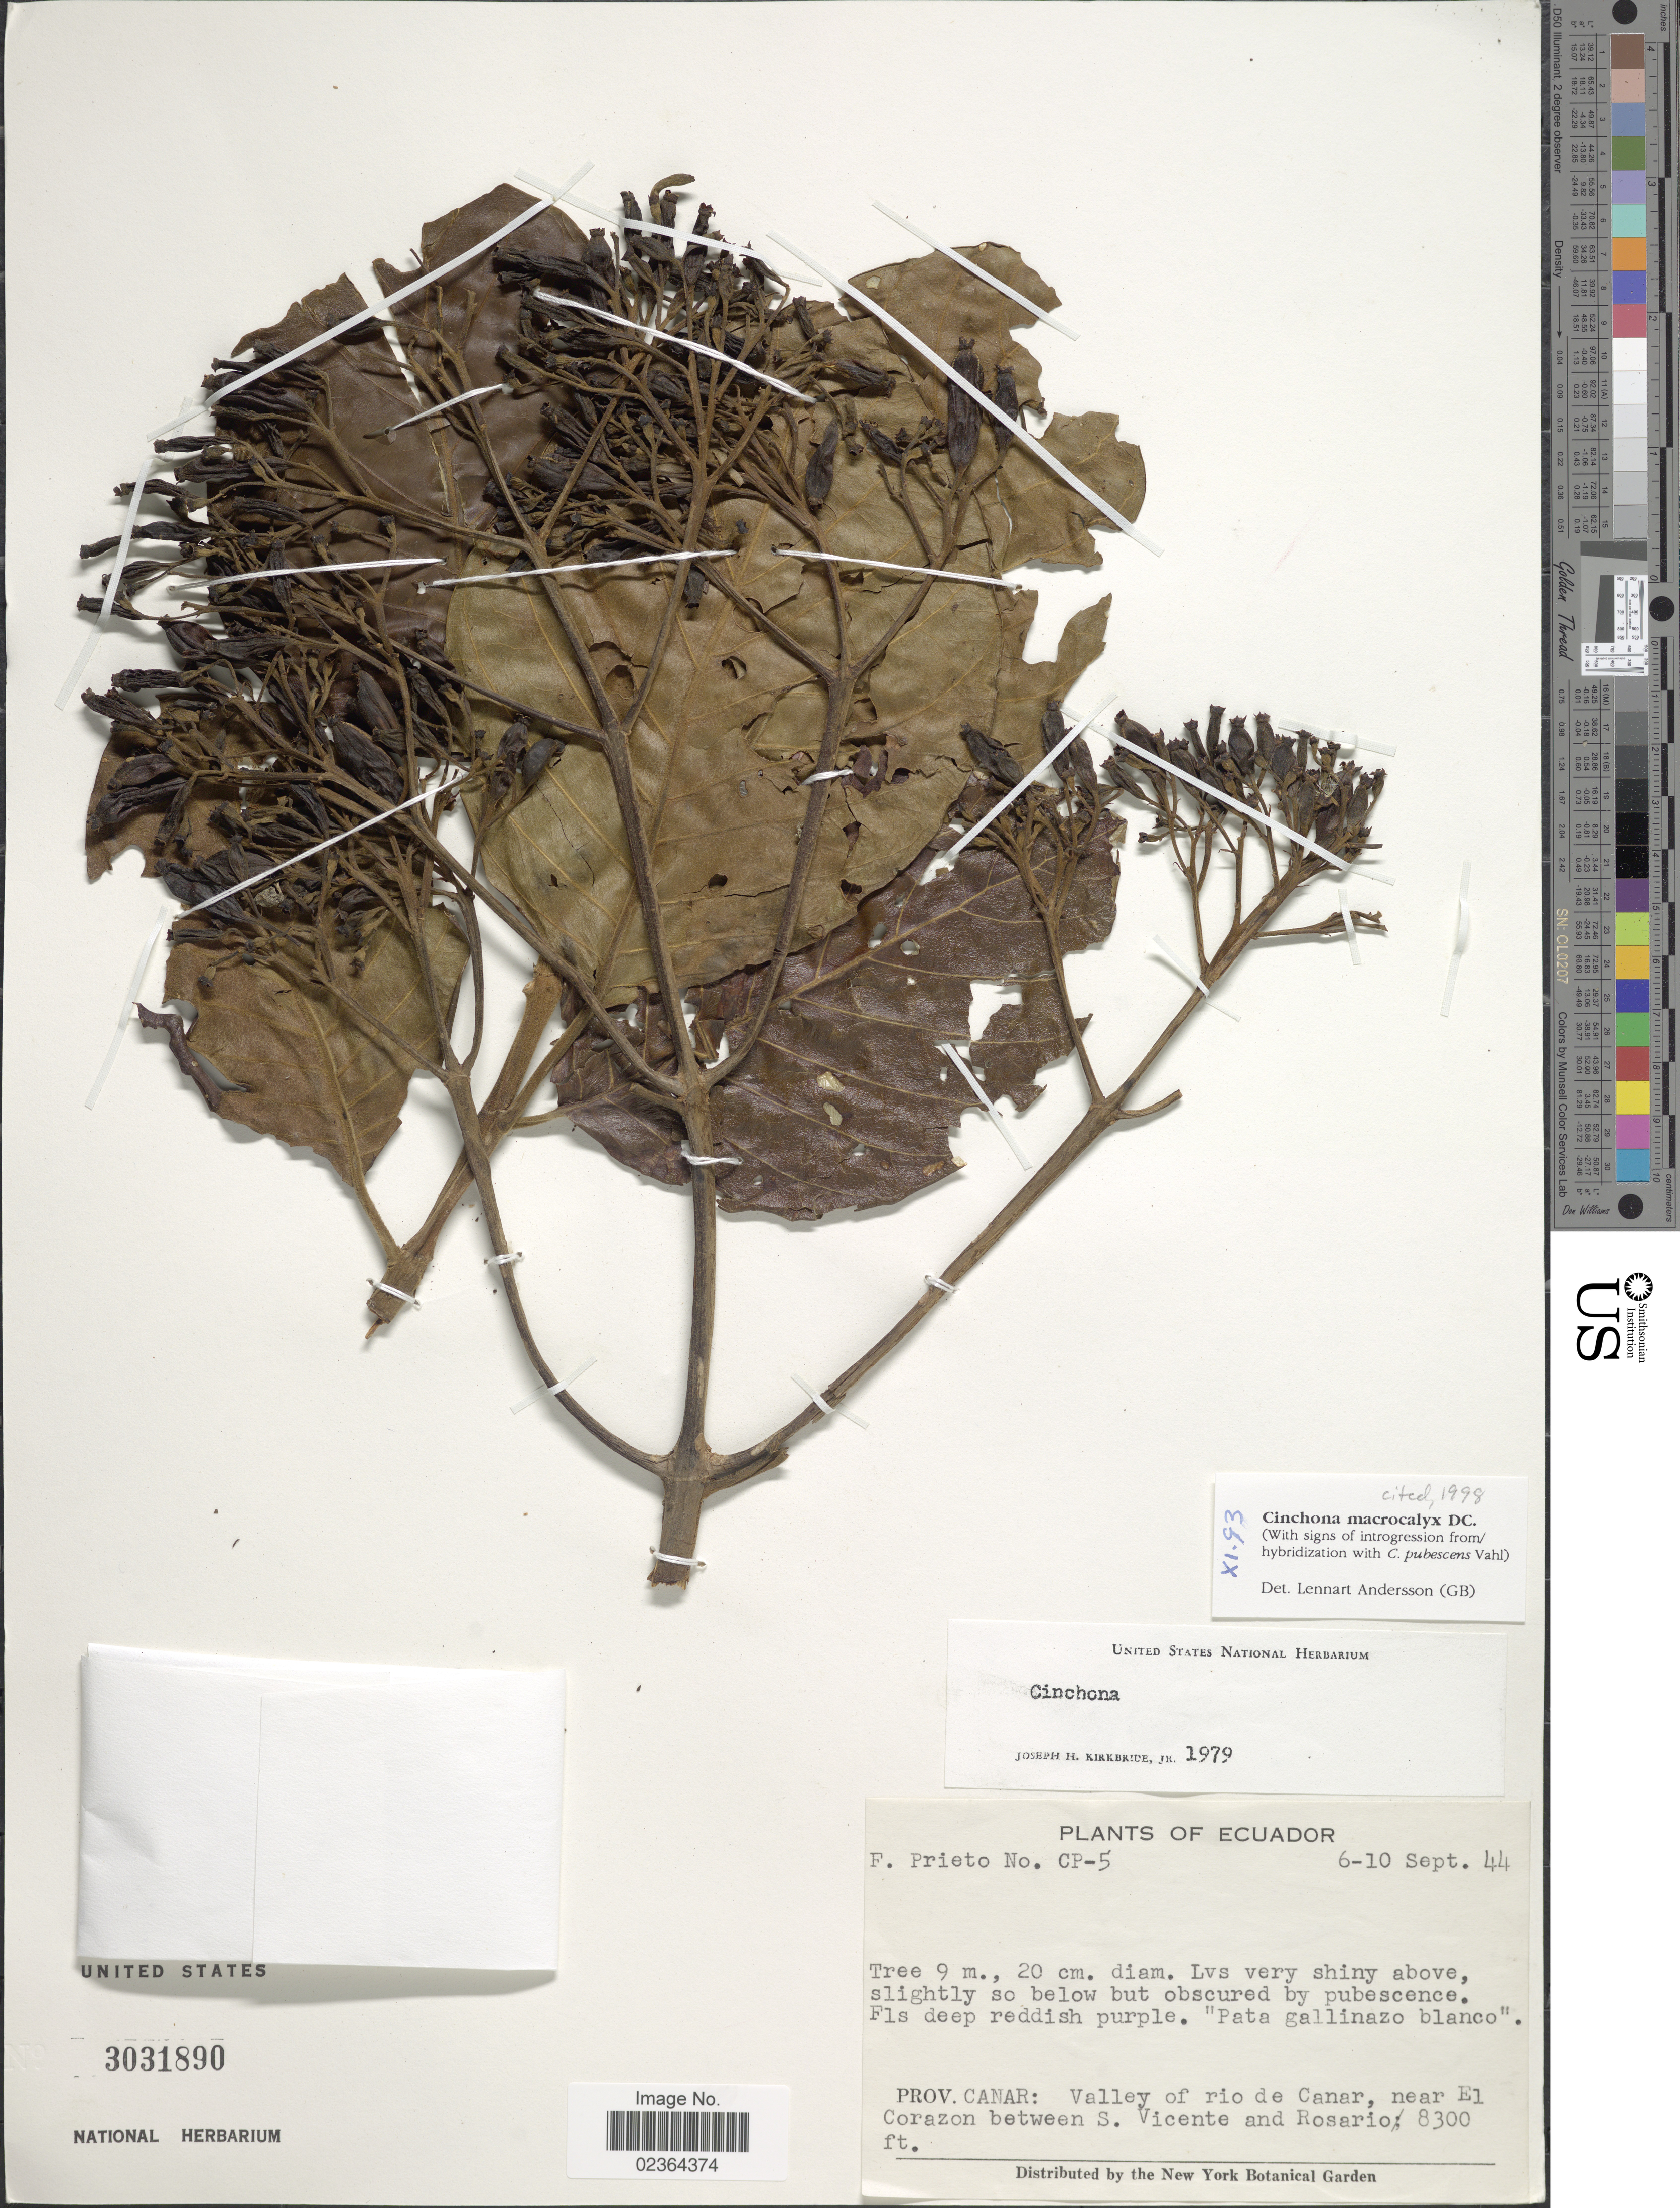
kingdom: Plantae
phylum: Tracheophyta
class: Magnoliopsida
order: Gentianales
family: Rubiaceae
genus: Cinchona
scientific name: Cinchona macrocalyx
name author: Pav. ex DC.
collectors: F. Prieto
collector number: CP-5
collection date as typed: Transcribed d/m/y: 6/9/44 to 10/9/44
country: Ecuador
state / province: Cañar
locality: Prov. Canar: Valley of rio de Canar, near El Corazon between S. Vicente and Rosario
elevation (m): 2530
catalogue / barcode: US 3031890